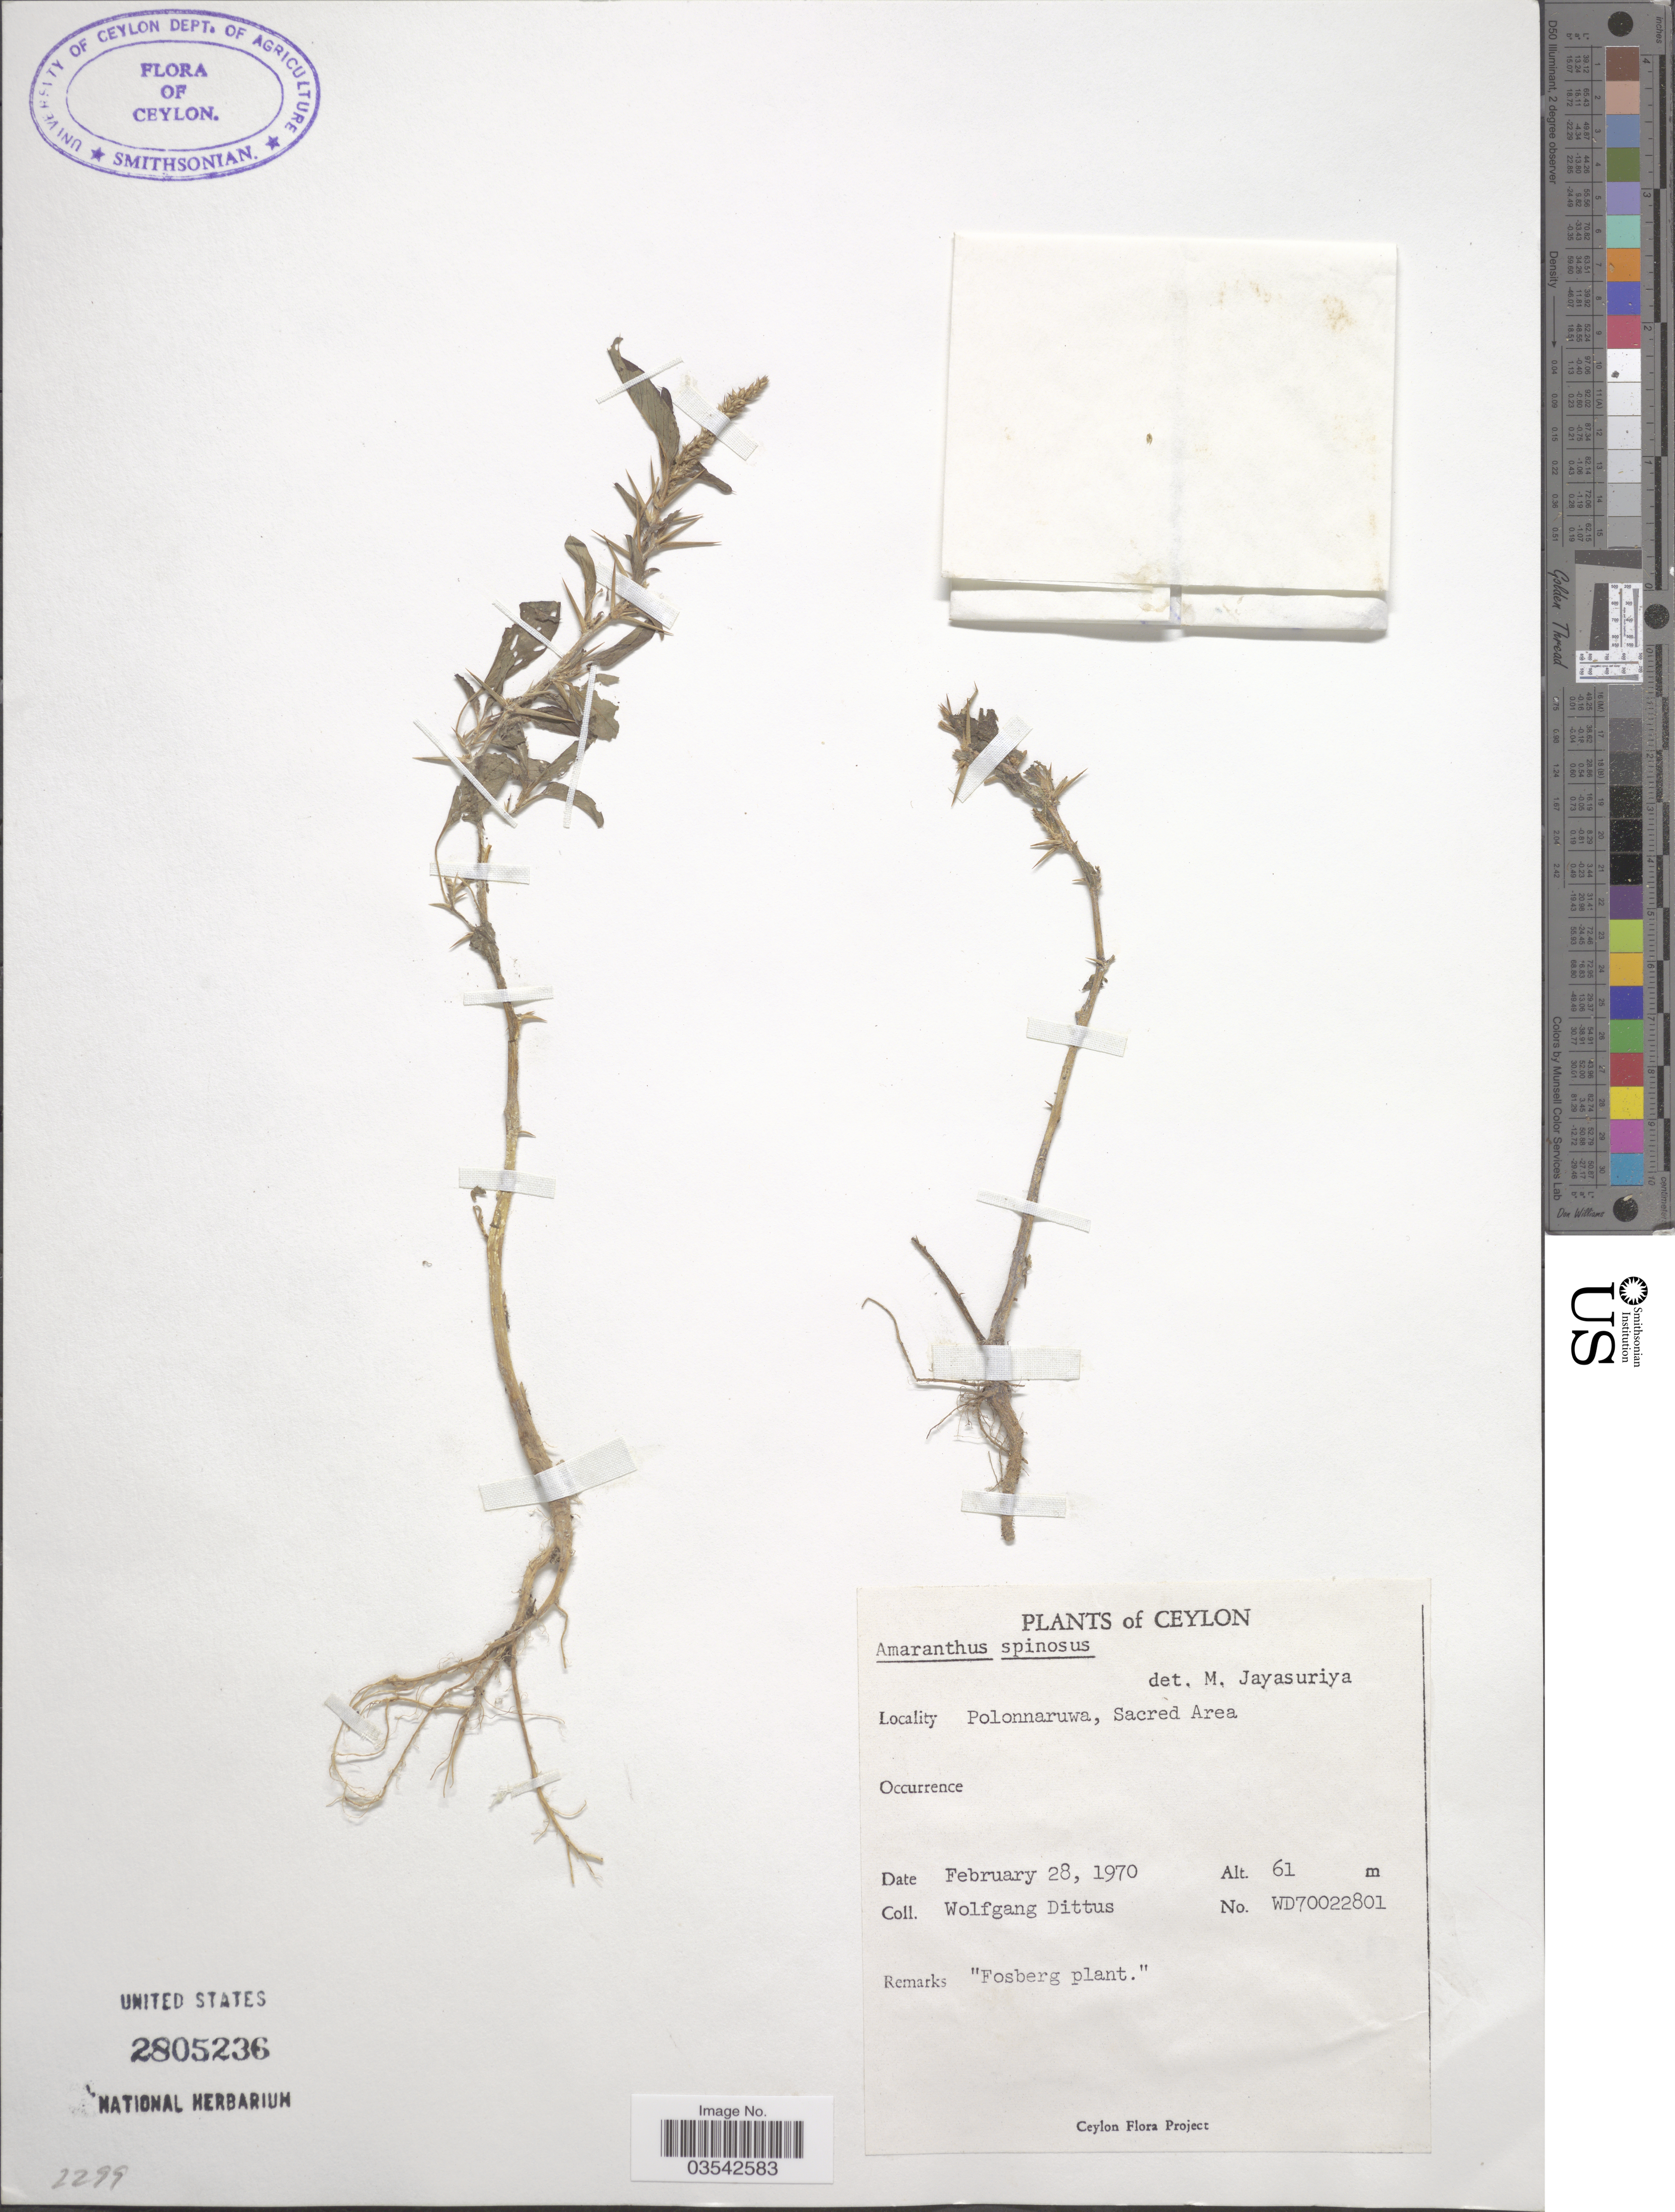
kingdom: Plantae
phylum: Tracheophyta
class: Magnoliopsida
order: Caryophyllales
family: Amaranthaceae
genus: Amaranthus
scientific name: Amaranthus spinosus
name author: L.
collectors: W. Dittus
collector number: WD70022801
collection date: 1970-02-28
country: Sri Lanka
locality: Ceylon. Polonnaruwa, Sacred Area.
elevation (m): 61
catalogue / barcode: US 2805236